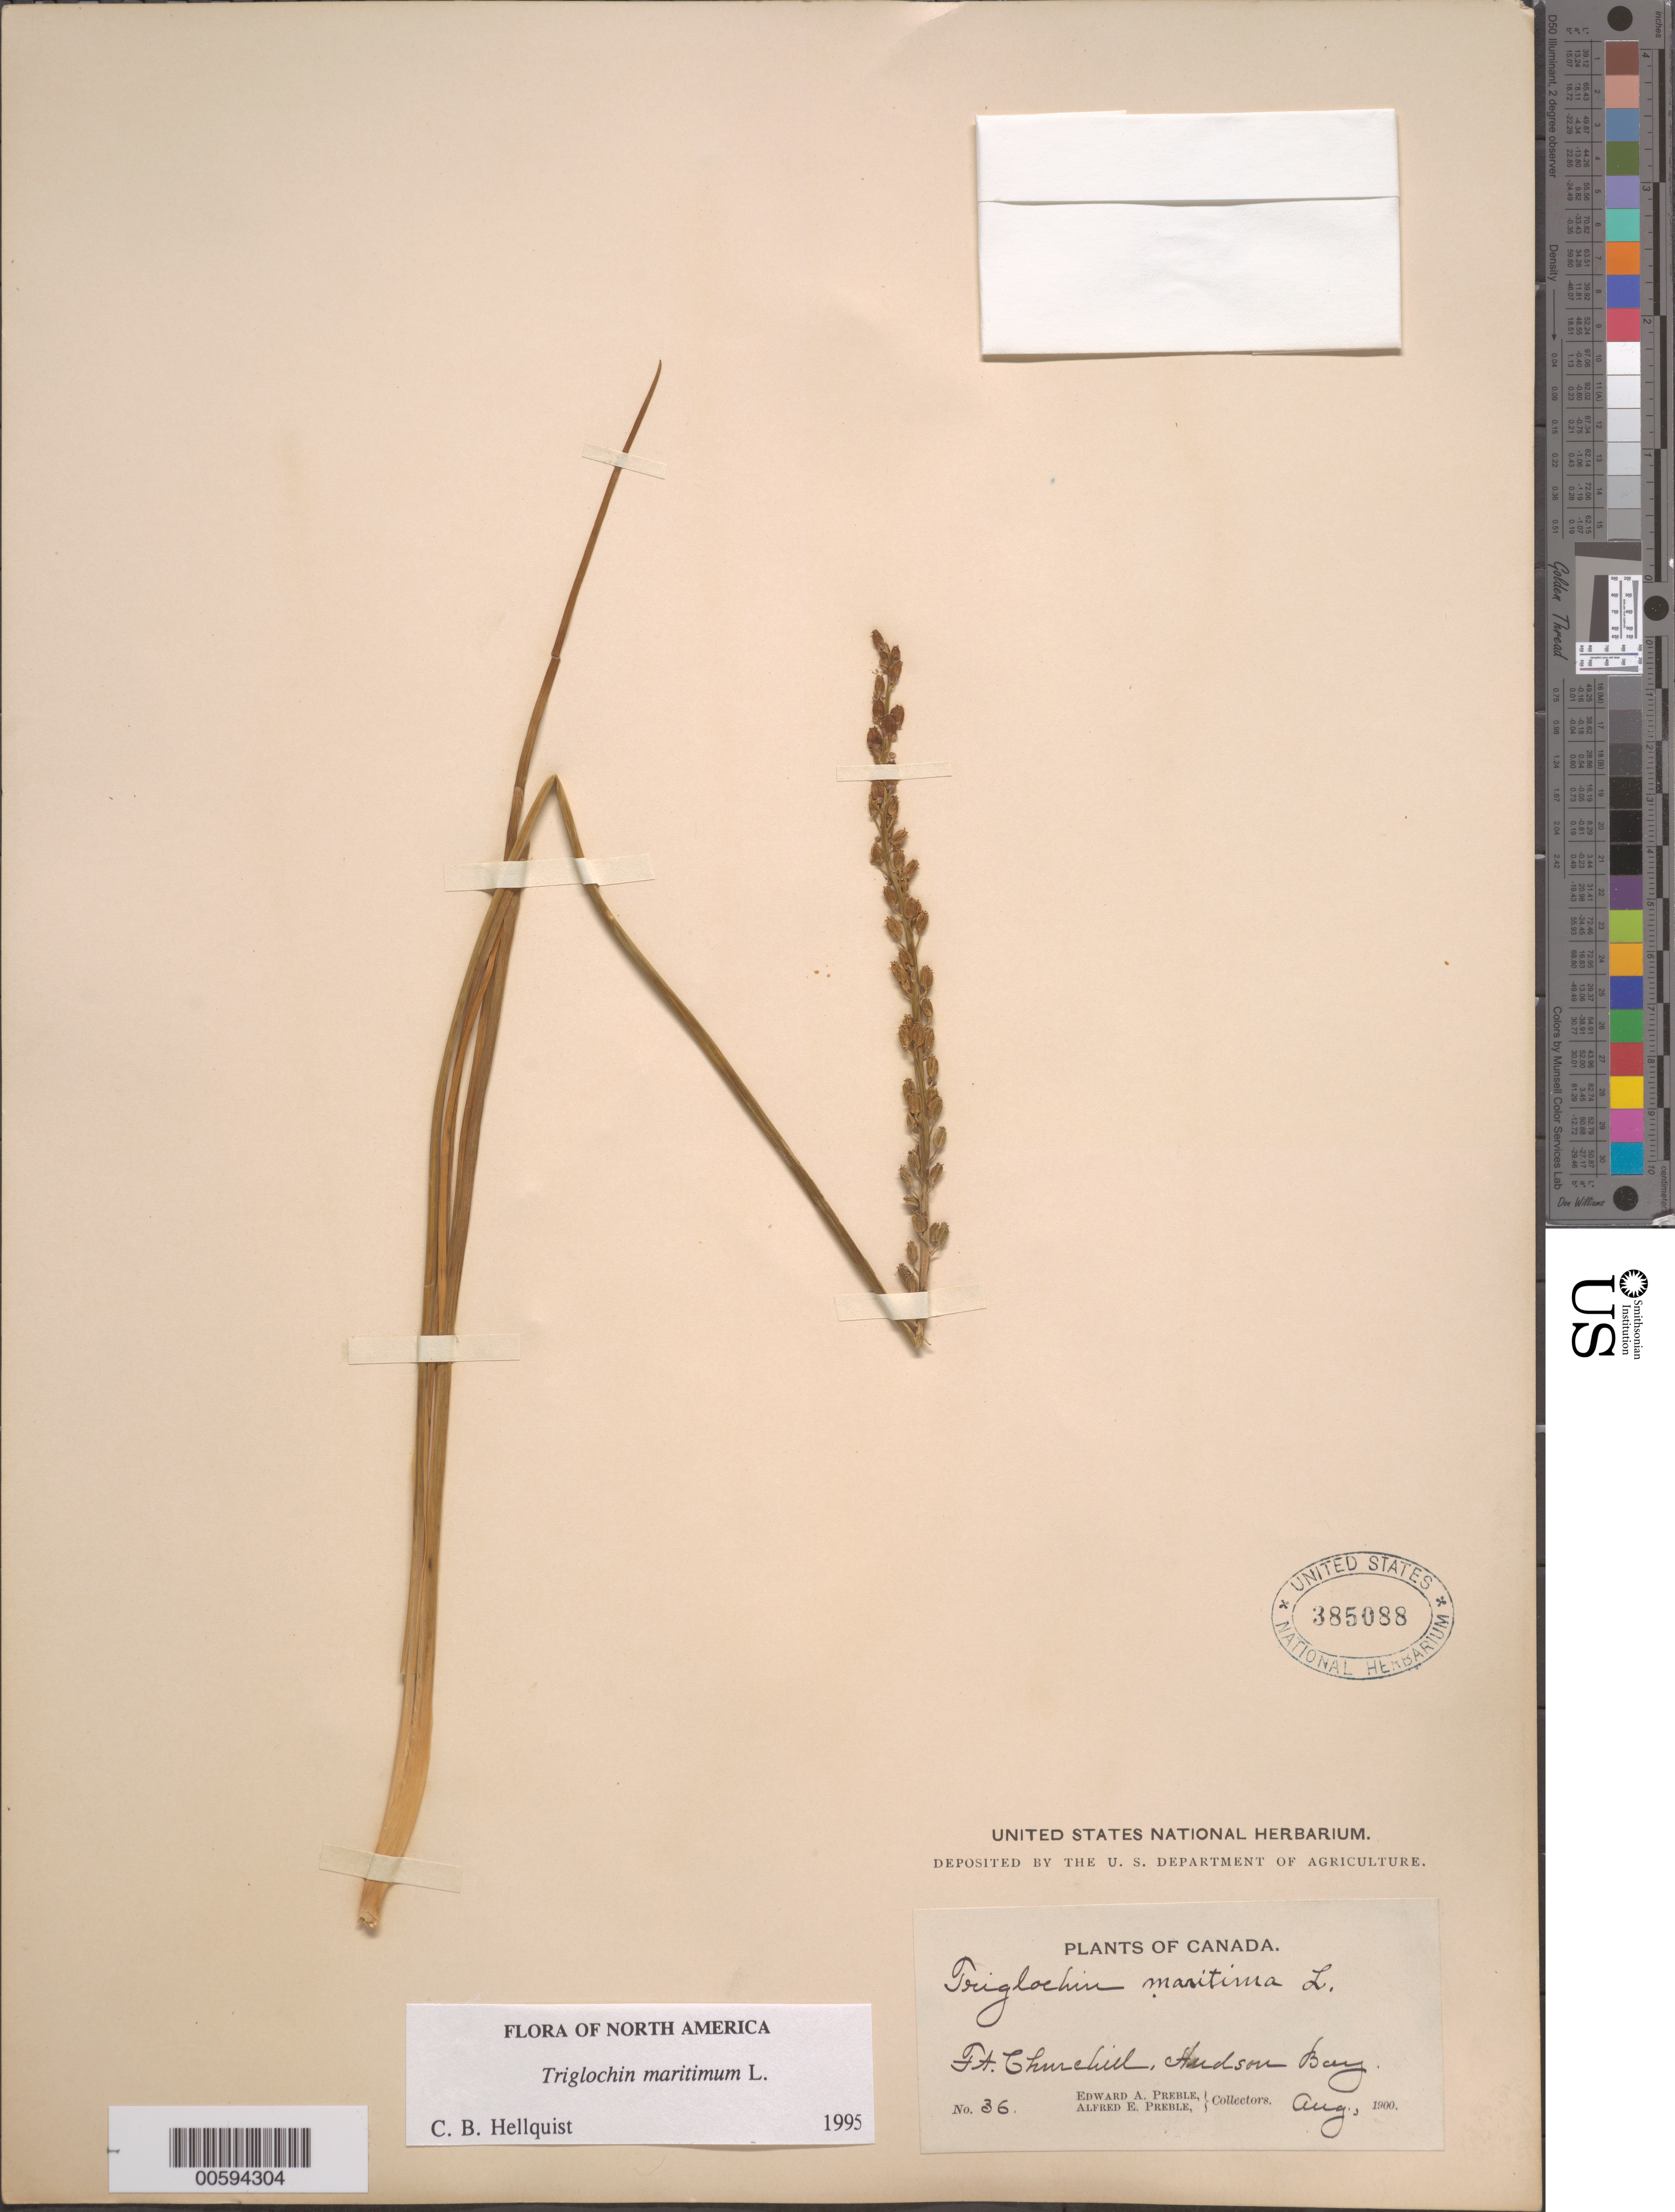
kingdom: Plantae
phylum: Tracheophyta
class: Liliopsida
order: Alismatales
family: Juncaginaceae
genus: Triglochin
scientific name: Triglochin maritima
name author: L.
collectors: E. Preble & A. Preble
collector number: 36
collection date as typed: Aug 1900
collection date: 1900-08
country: Canada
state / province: Manitoba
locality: Hudson Bay, Ft. Churchill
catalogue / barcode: US 385088